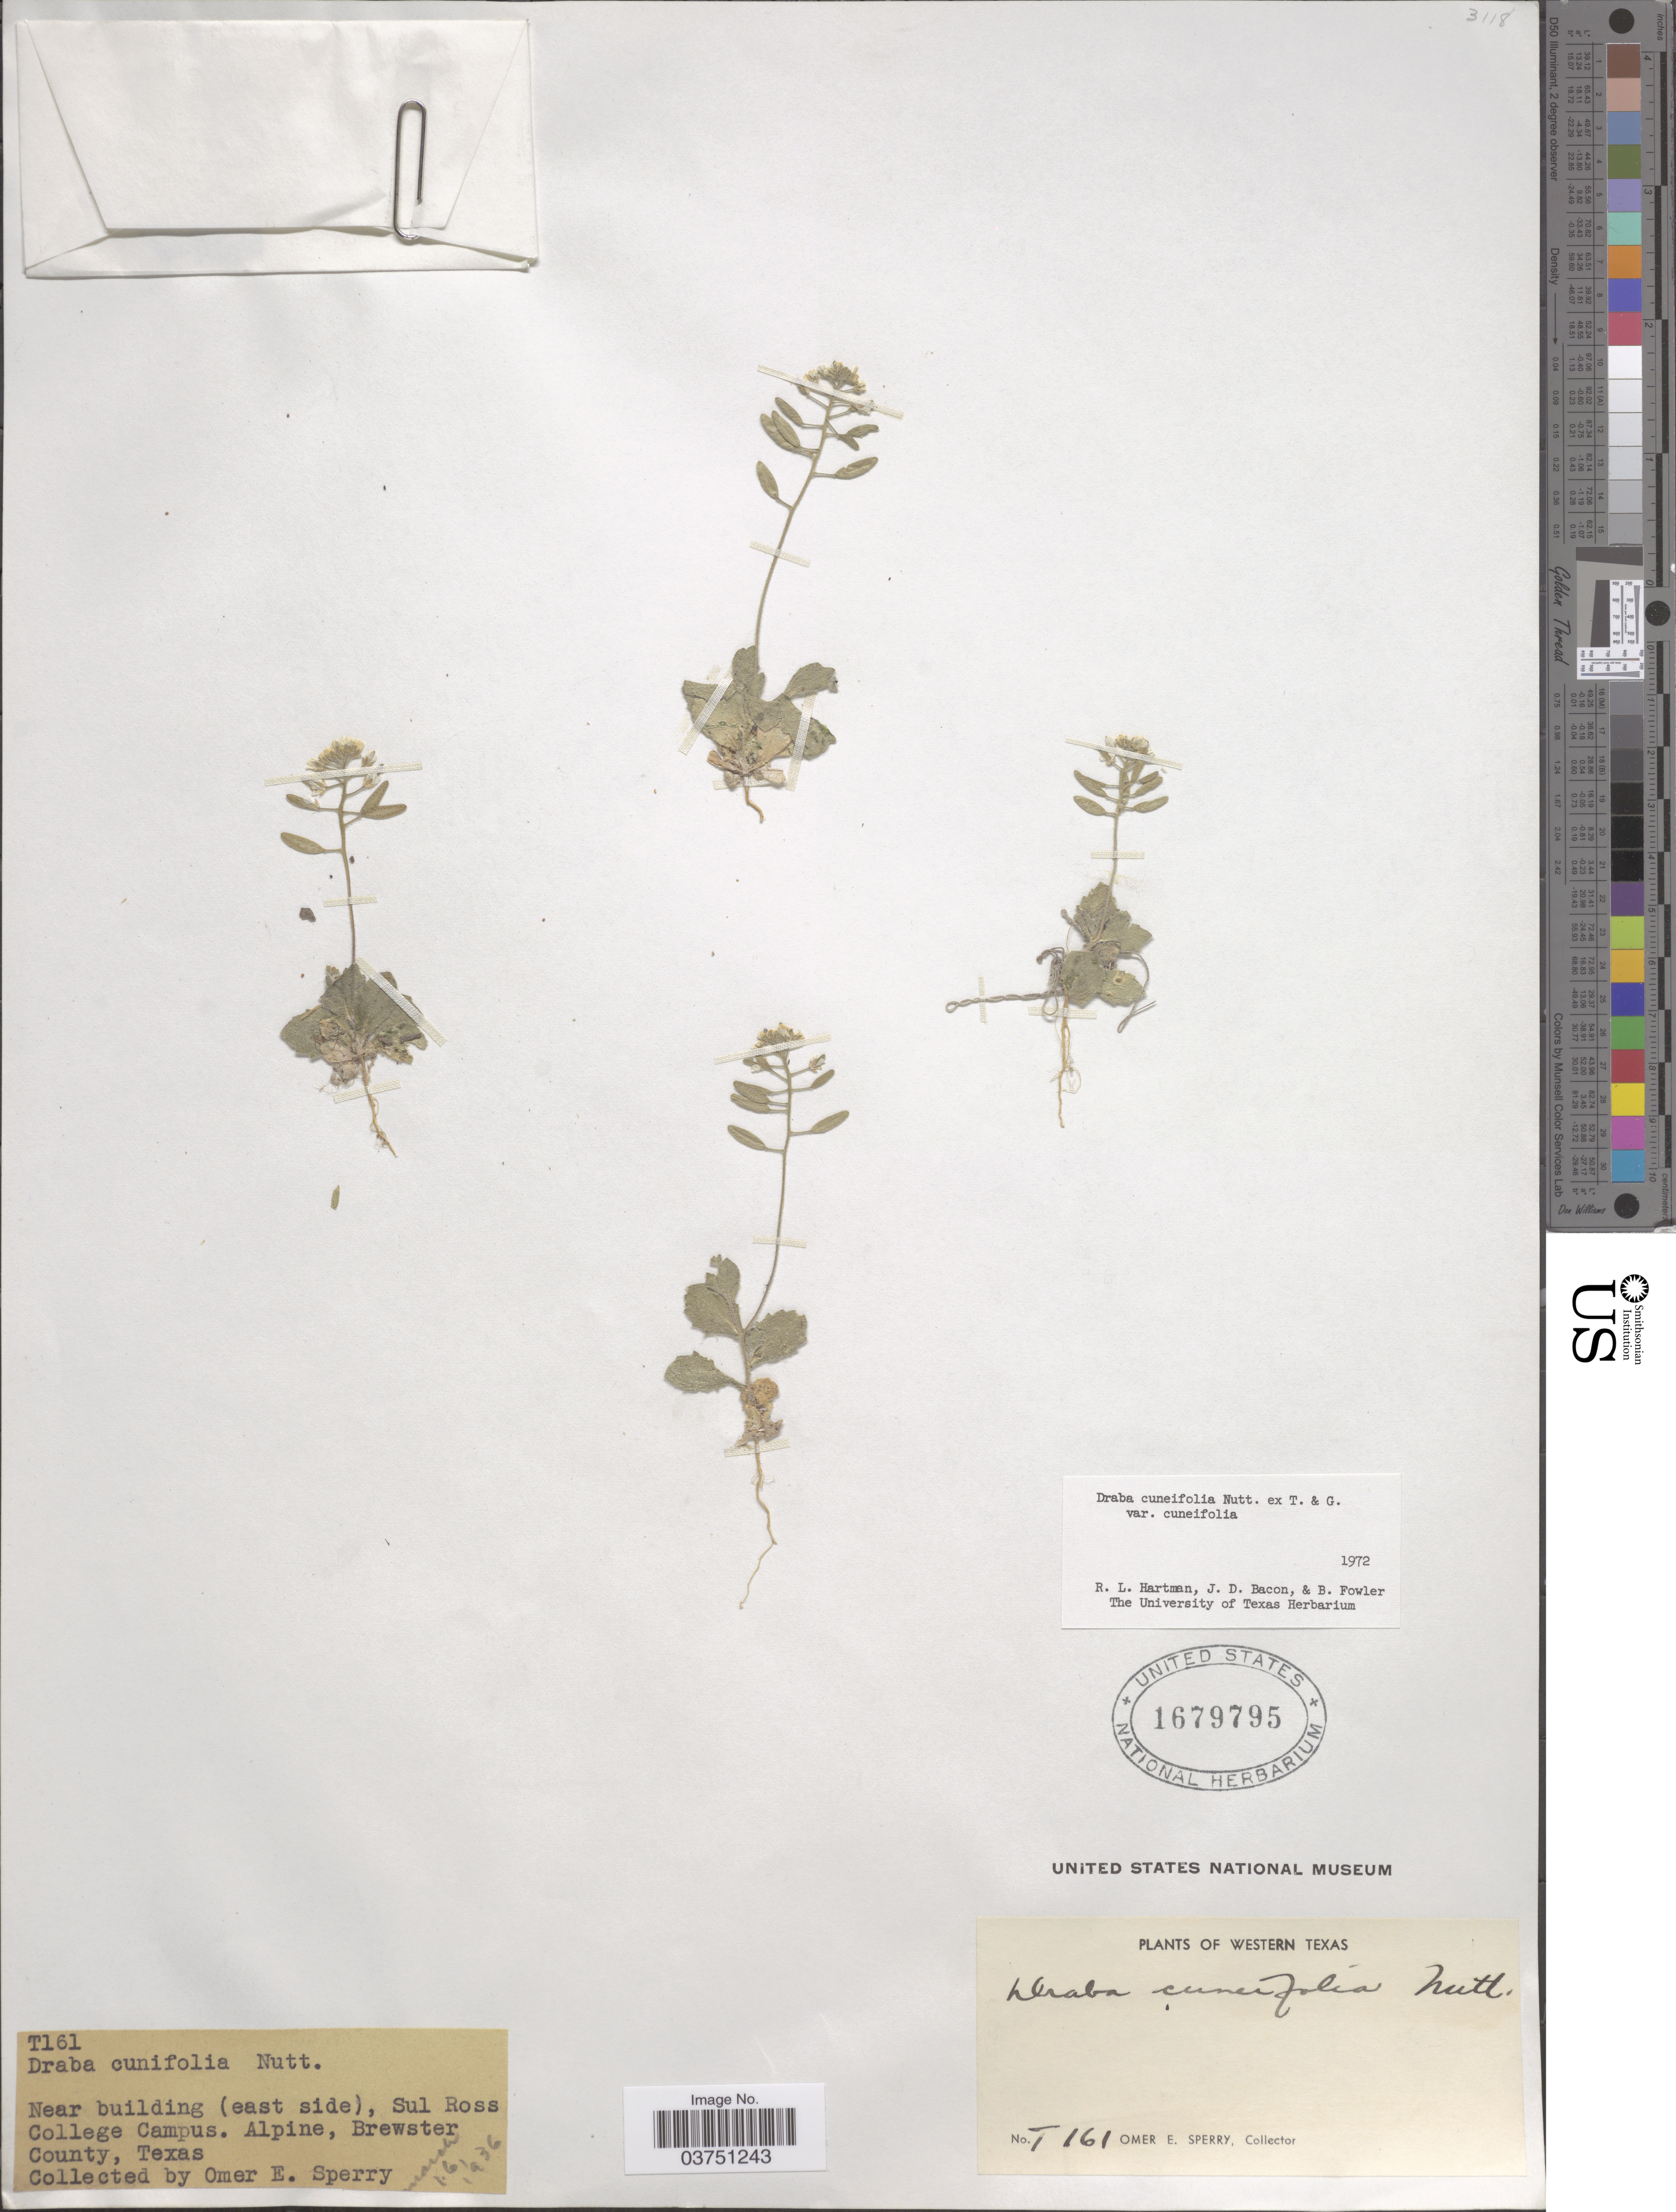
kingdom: Plantae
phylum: Tracheophyta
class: Magnoliopsida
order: Brassicales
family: Brassicaceae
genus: Draba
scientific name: Draba cuneifolia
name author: Nutt.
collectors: O. E. Sperry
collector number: T161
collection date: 1936-03-16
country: United States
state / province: Texas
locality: Western Texas; Near building (east side), Sul Ross College Campus. Alpine, Brewster County.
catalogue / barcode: US 1679795